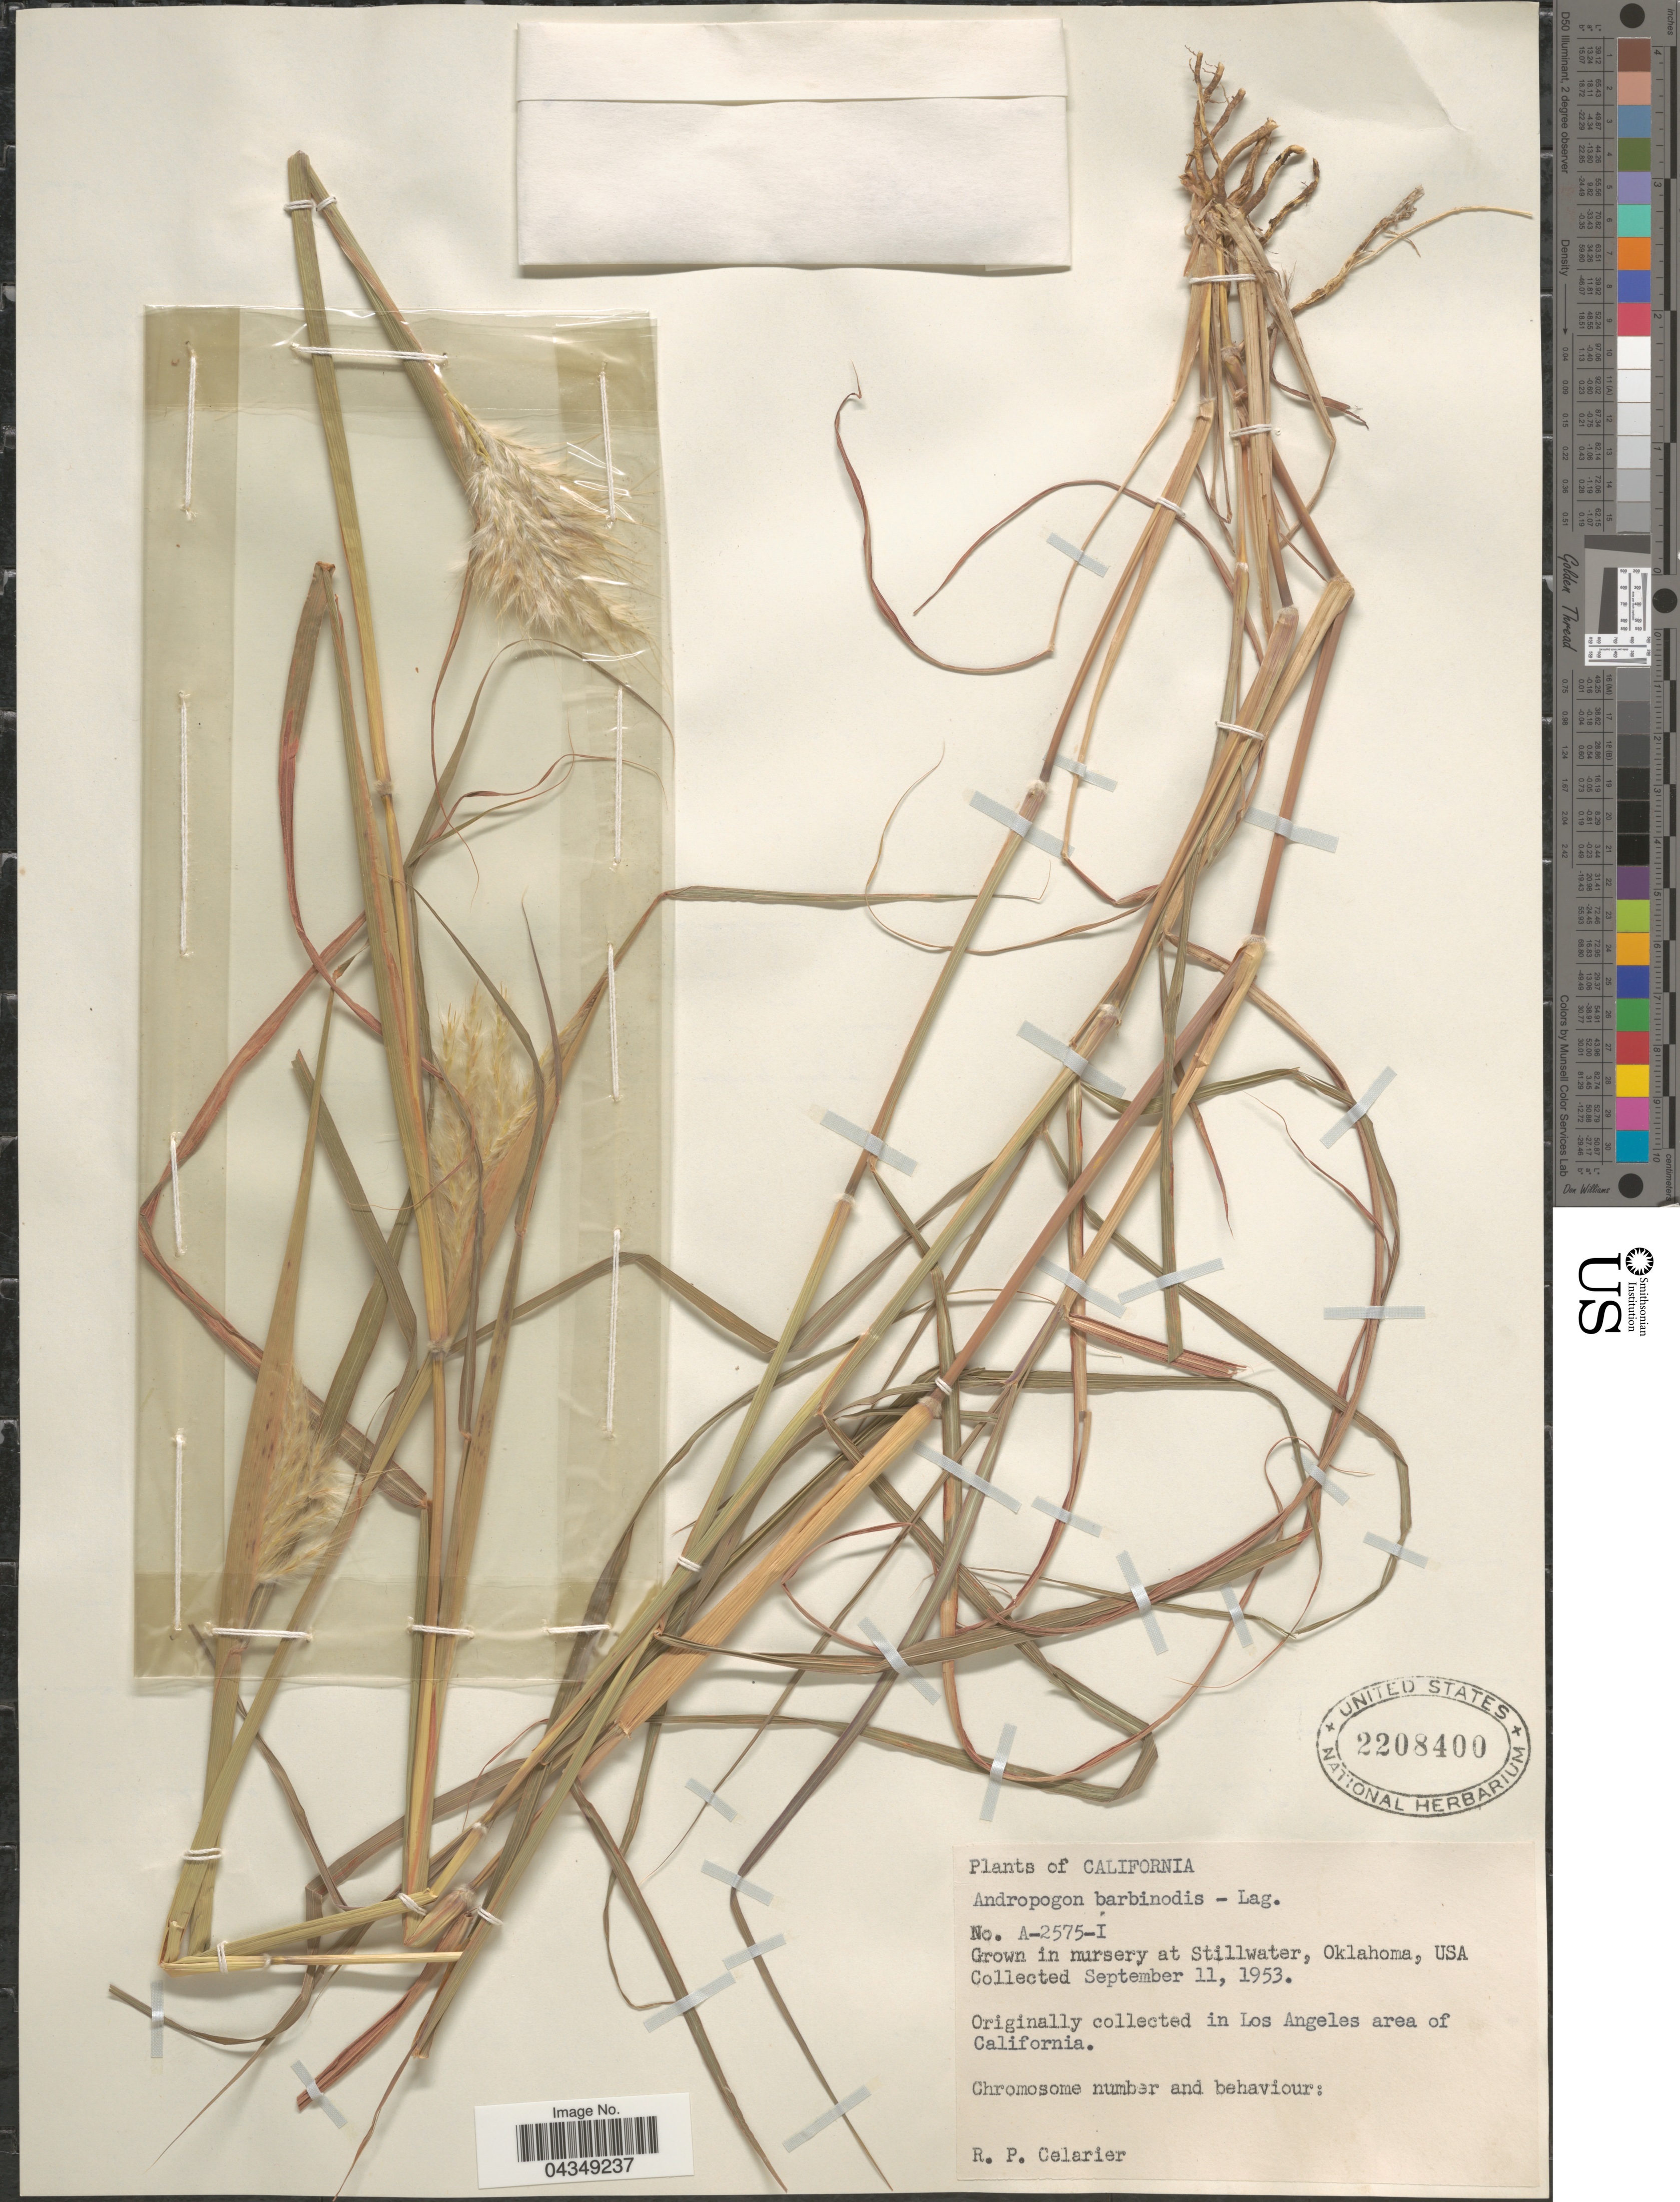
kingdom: Plantae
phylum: Tracheophyta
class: Liliopsida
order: Poales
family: Poaceae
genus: Bothriochloa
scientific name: Bothriochloa barbinodis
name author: (Lag.) Herter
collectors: R. Celarier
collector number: A-2575-I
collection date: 1953-09-11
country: United States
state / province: Oklahoma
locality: Grown in nursery at Stillwater.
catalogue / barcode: US 2208400